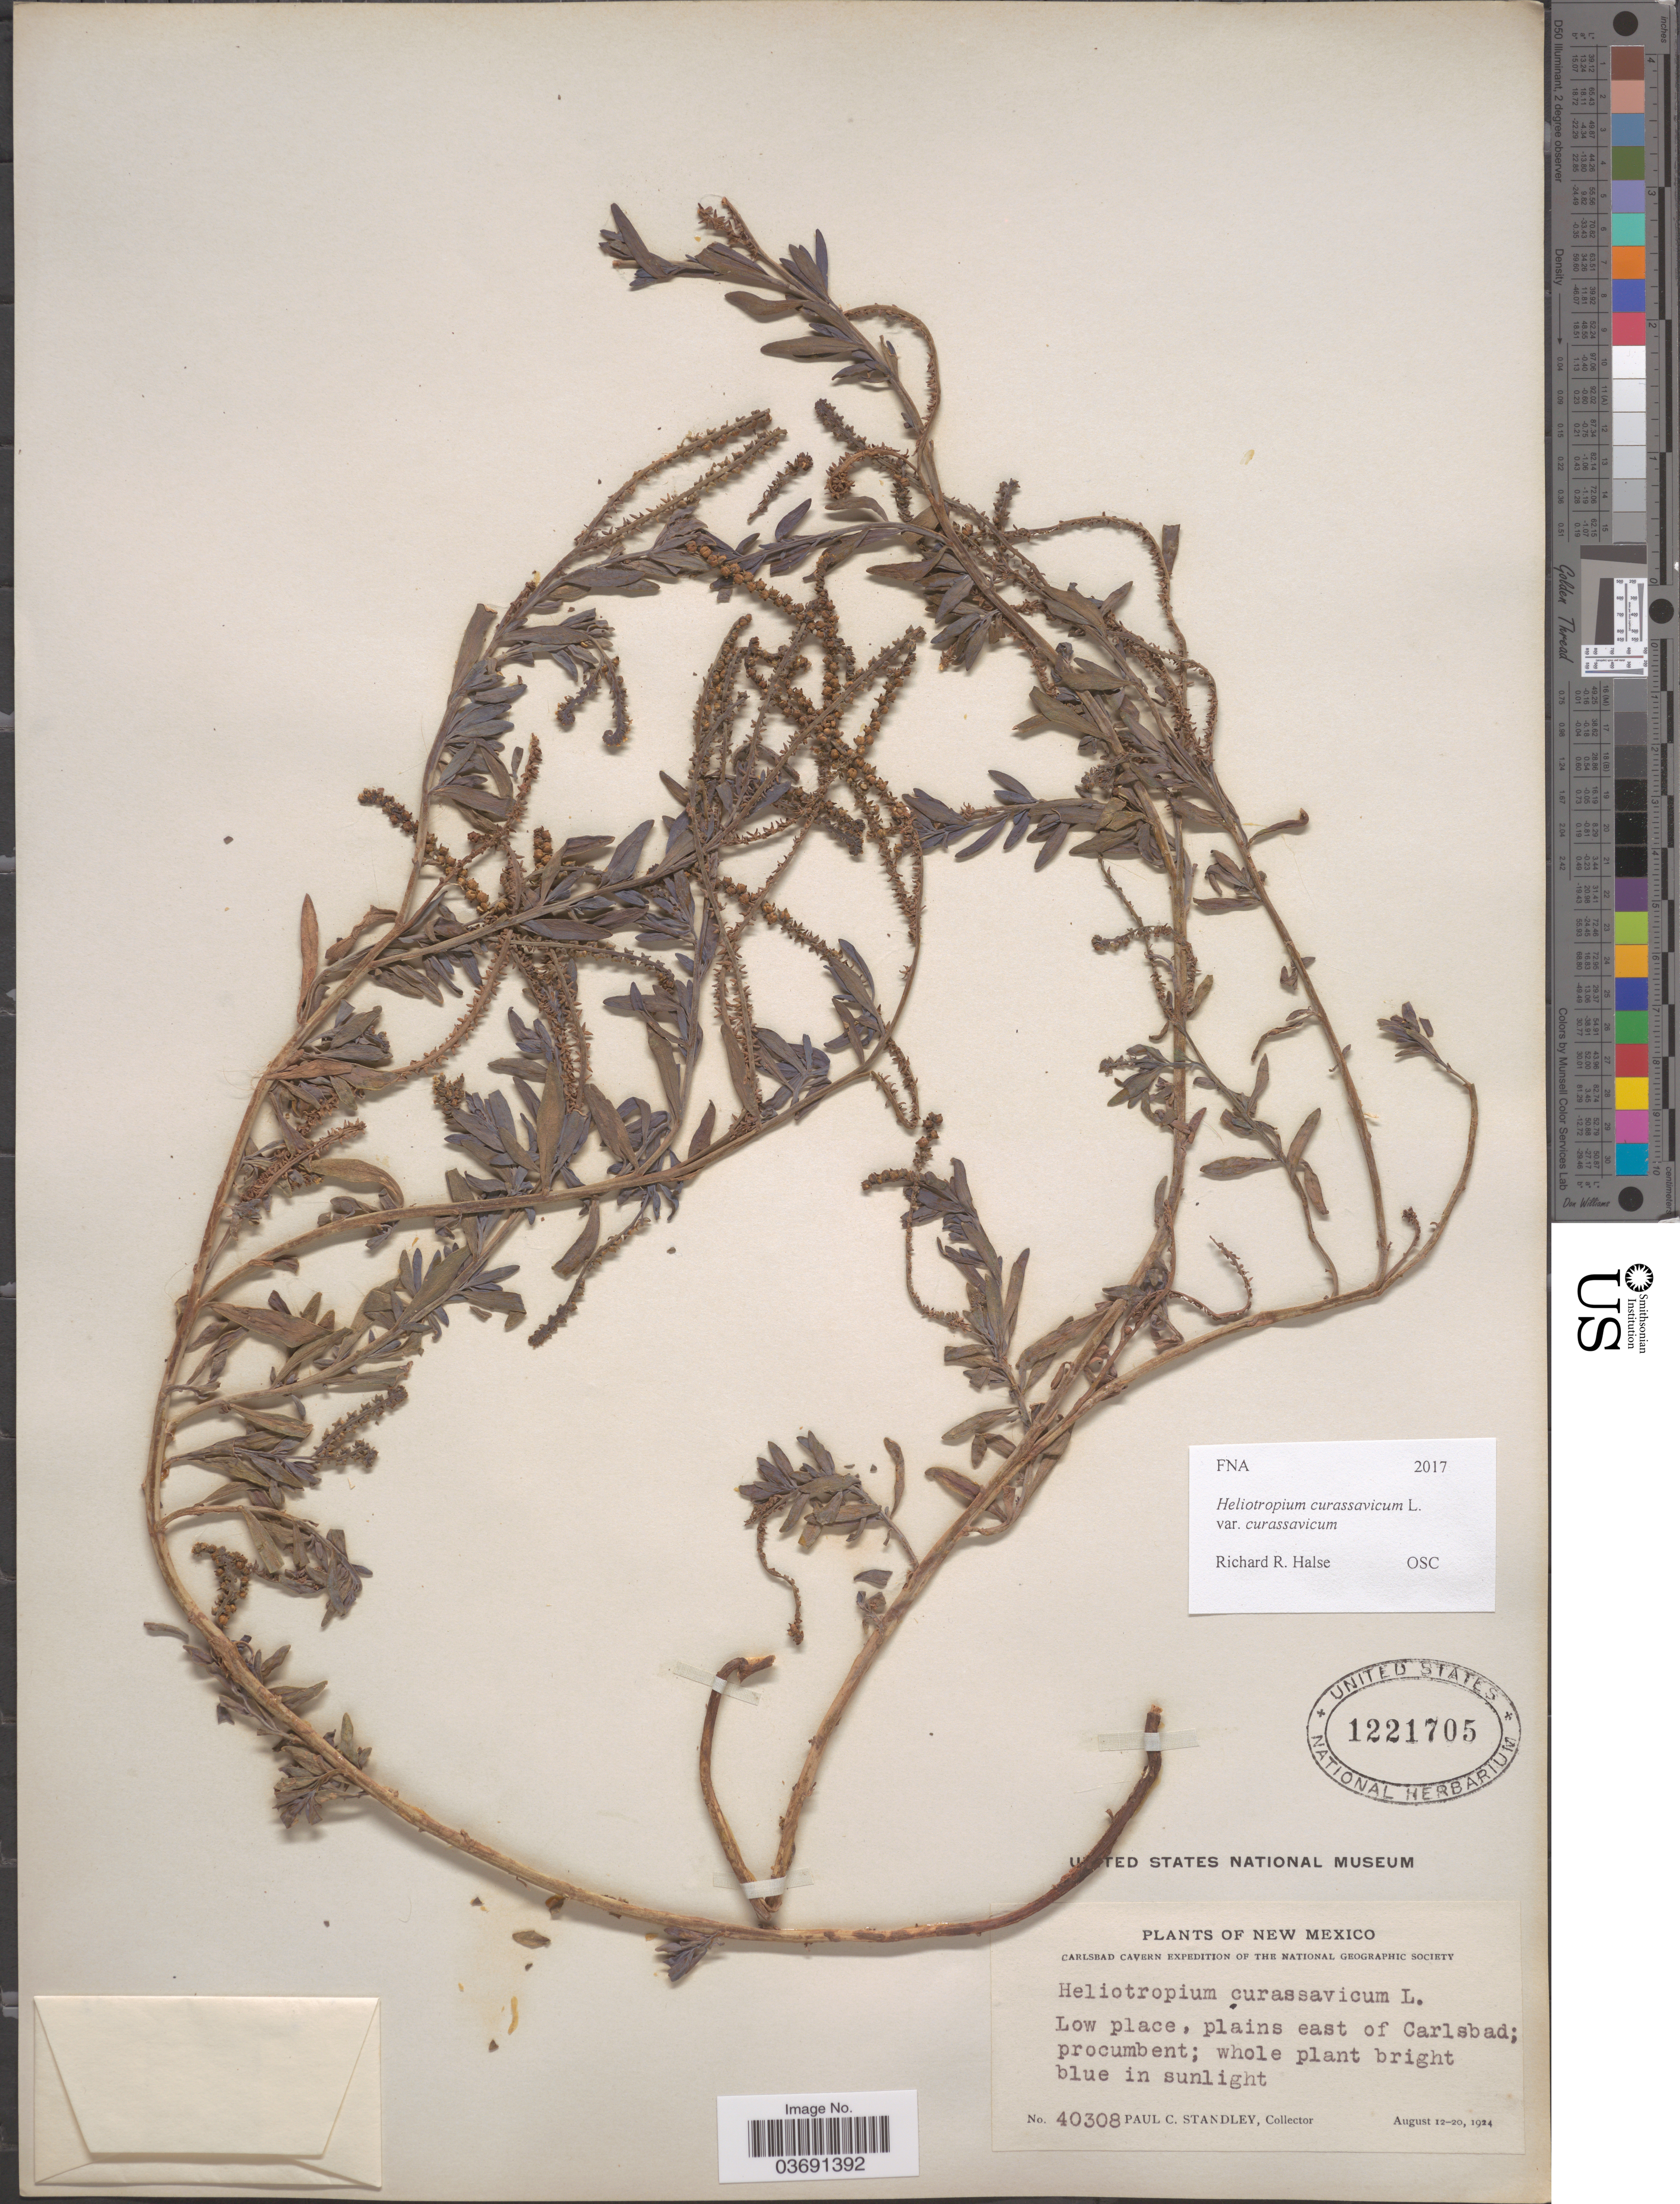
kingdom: Plantae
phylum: Tracheophyta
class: Magnoliopsida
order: Boraginales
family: Heliotropiaceae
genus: Heliotropium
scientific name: Heliotropium curassavicum var. curassavicum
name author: L.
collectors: P. C. Standley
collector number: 40308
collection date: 1924-08-12/1924-08-20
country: United States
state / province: New Mexico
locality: Low place, plains east of Carlsbad.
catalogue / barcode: US 1221705